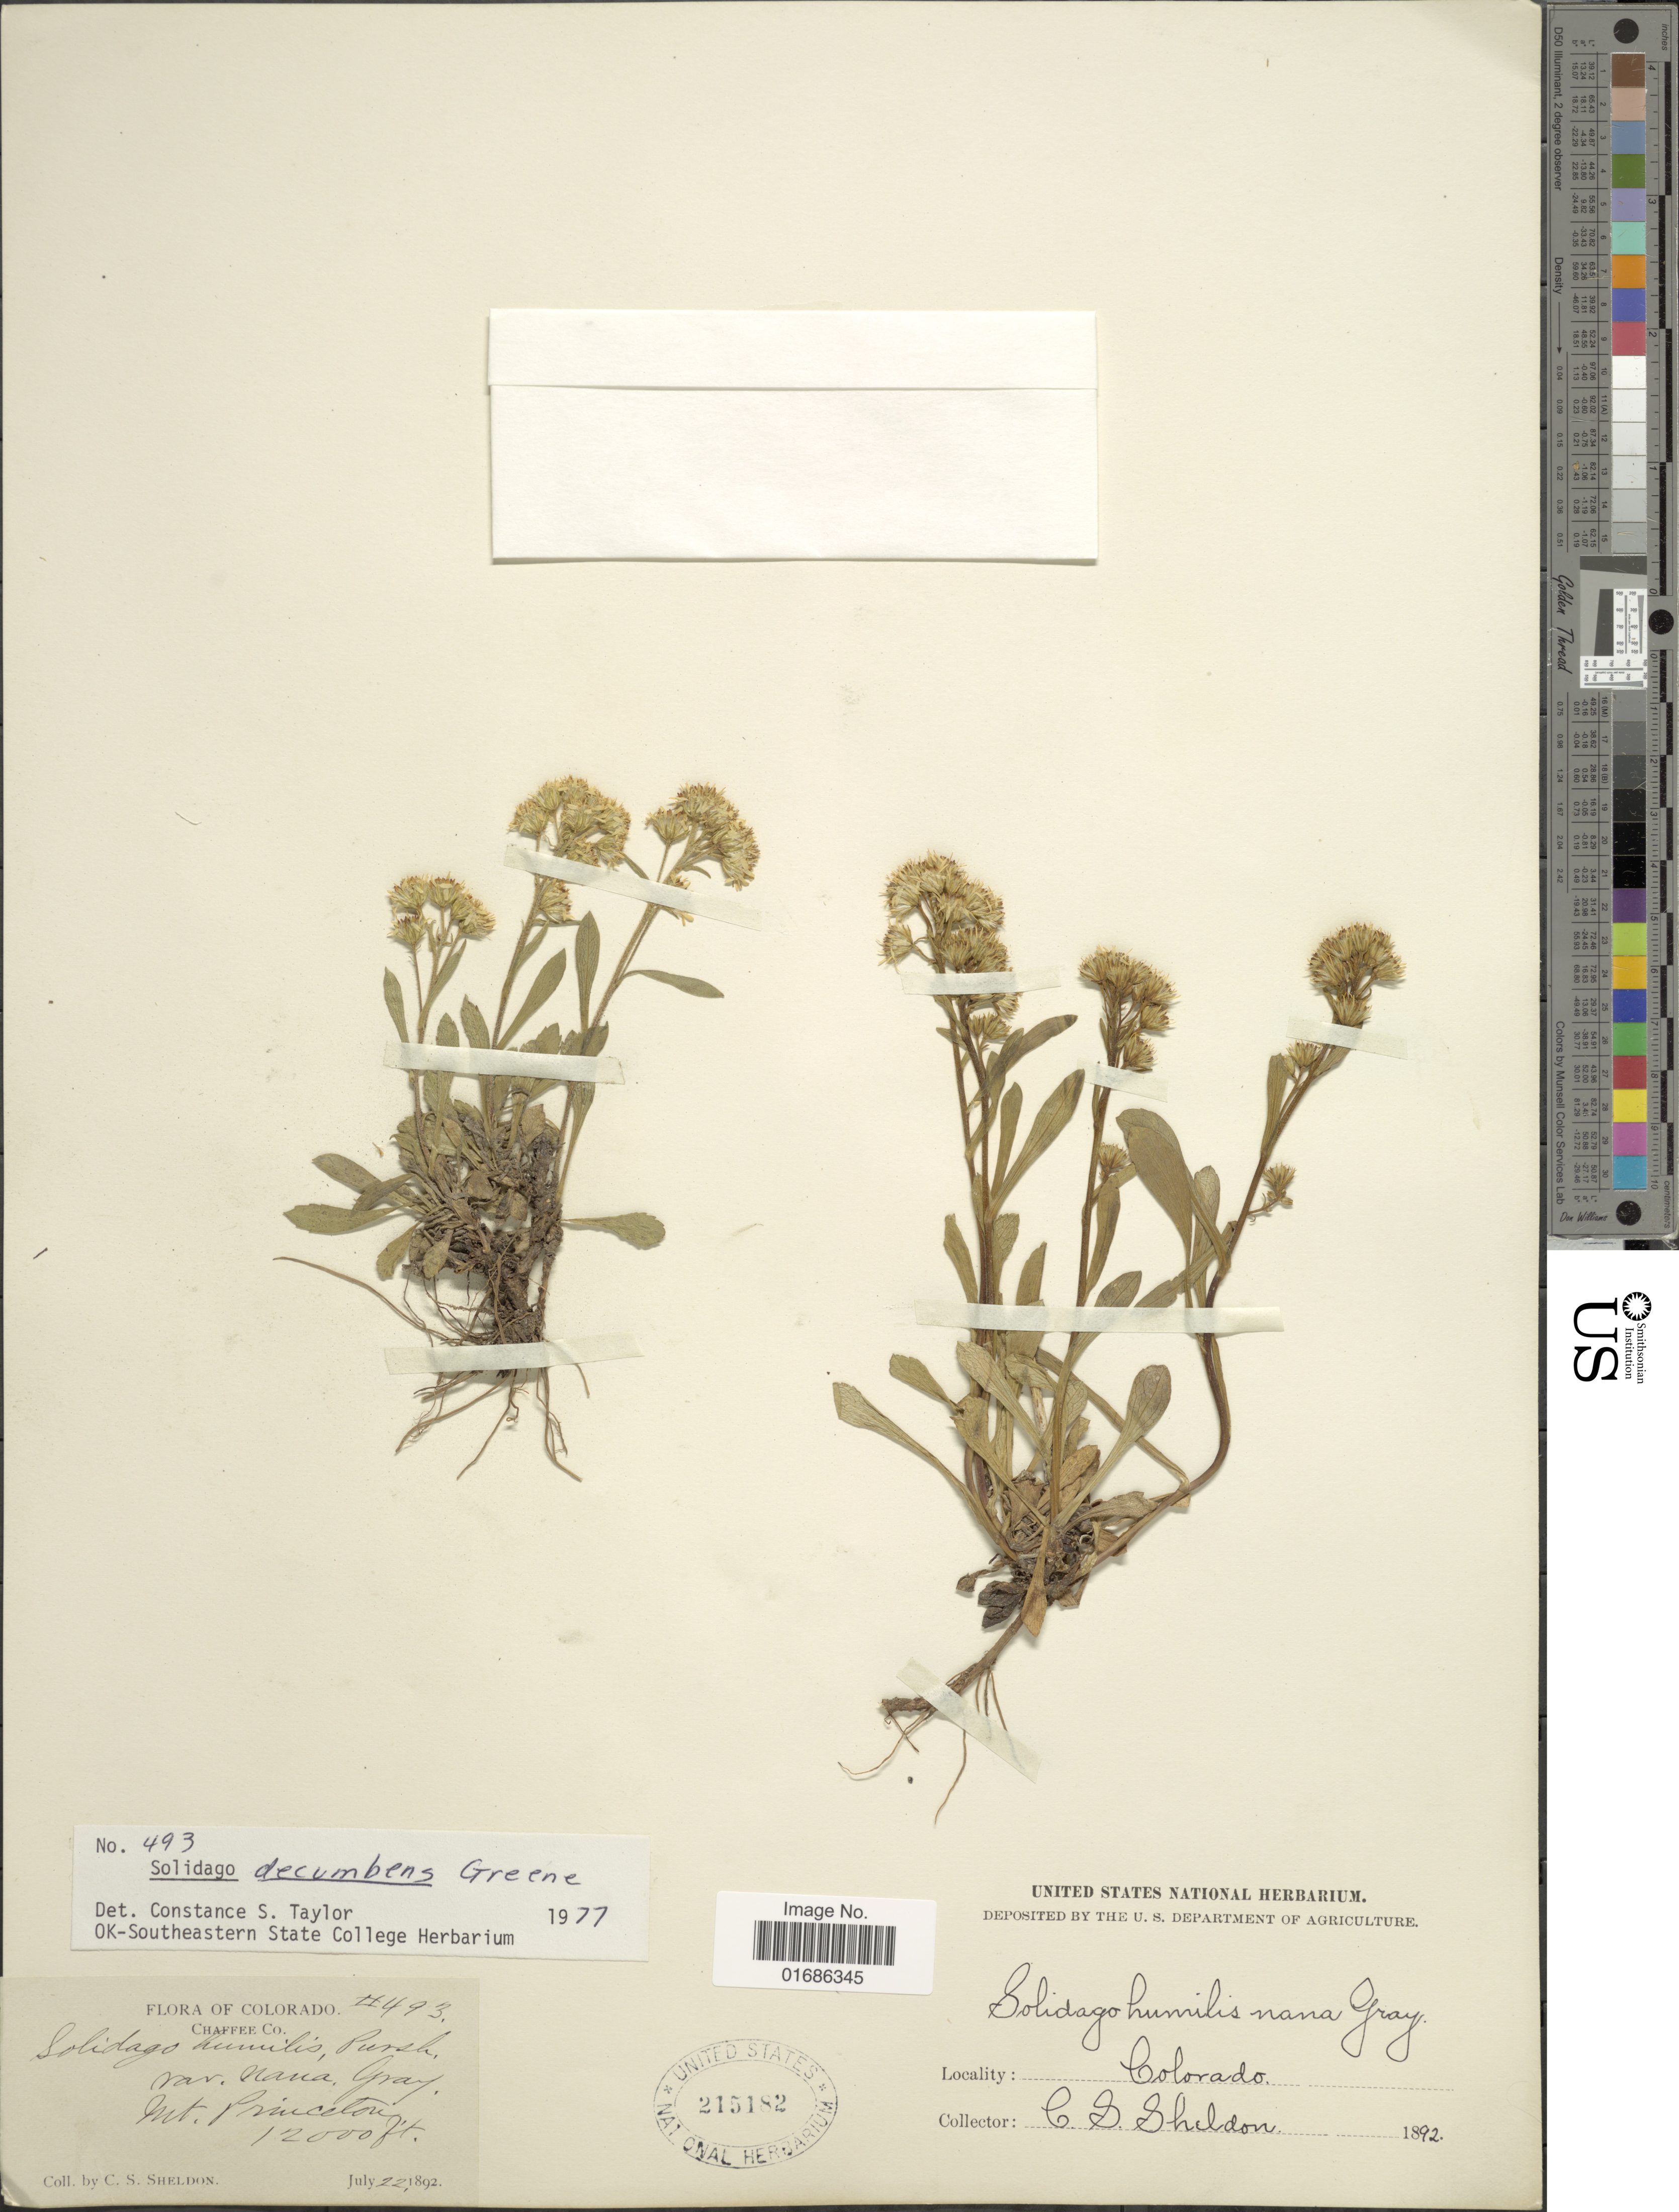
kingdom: Plantae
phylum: Tracheophyta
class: Magnoliopsida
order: Asterales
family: Asteraceae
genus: Solidago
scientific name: Solidago decumbens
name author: Greene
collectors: C. S. Sheldon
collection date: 1892-07-22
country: United States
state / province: Colorado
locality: Chaffee Co, Mt Princetown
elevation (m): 3658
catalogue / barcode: US 215182